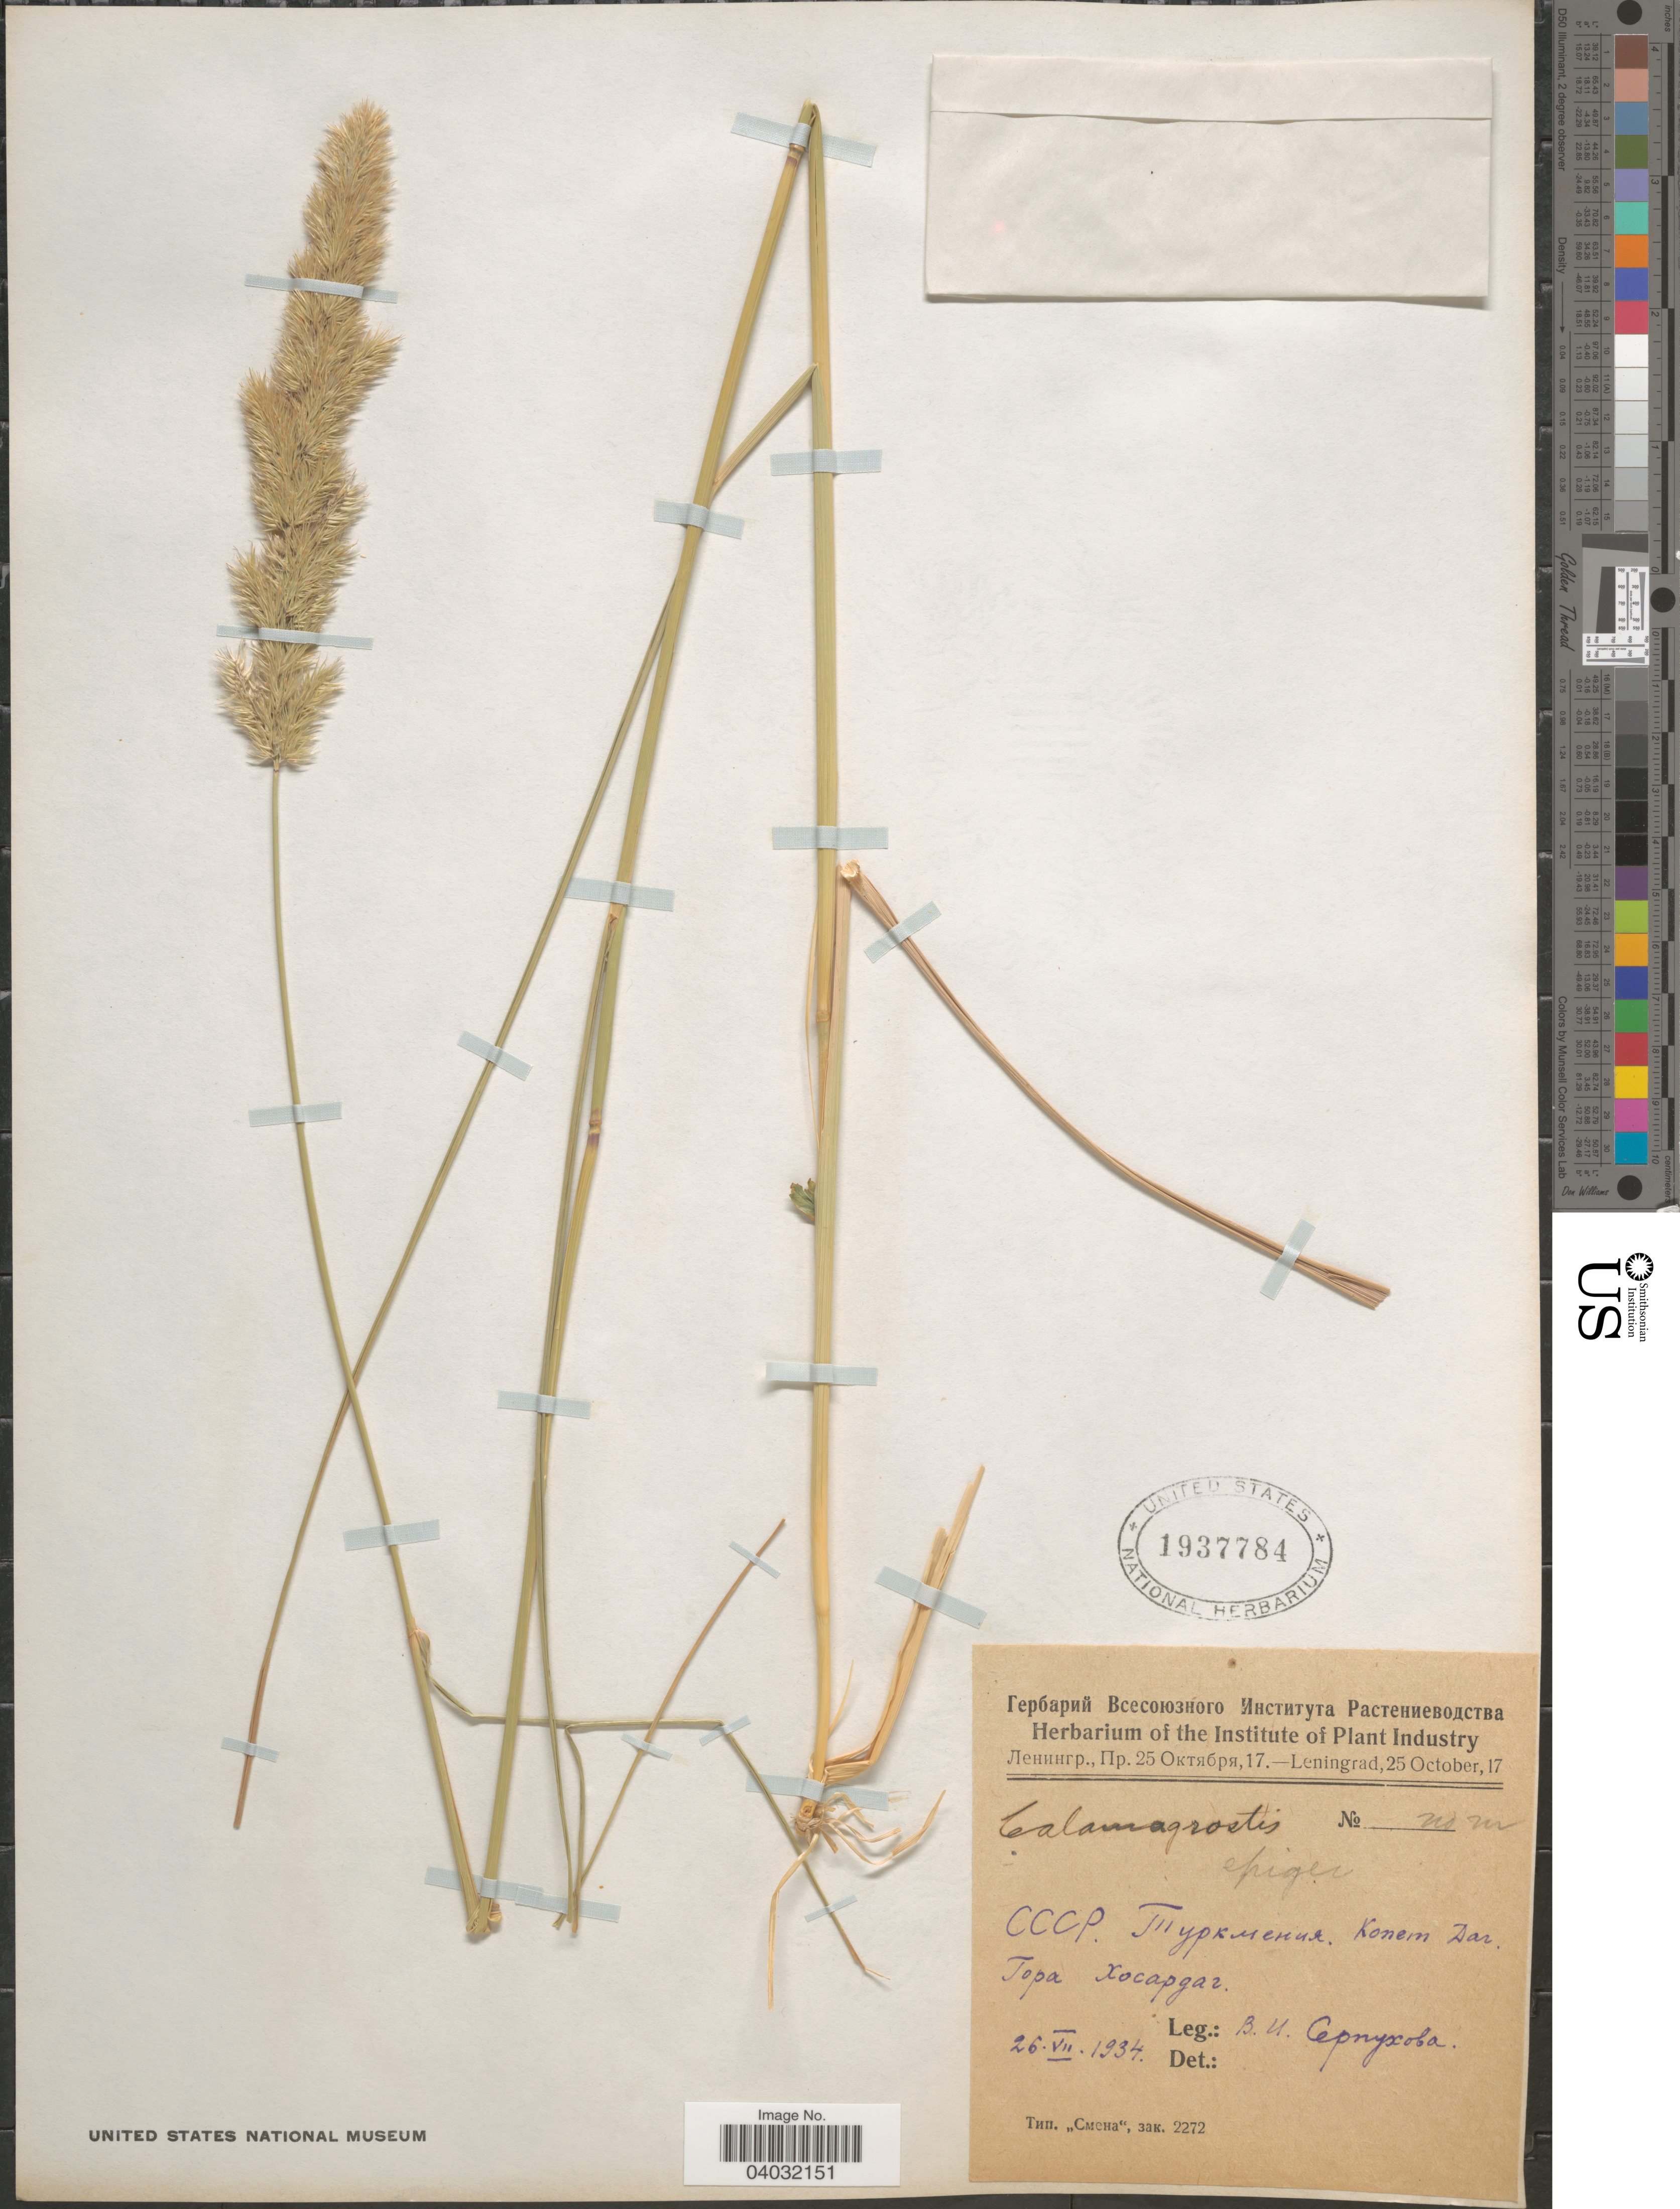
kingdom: Plantae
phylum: Tracheophyta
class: Liliopsida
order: Poales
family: Poaceae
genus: Calamagrostis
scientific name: Calamagrostis epigeios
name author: (L.) Roth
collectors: V. Serpukhov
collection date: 1934-07-26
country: Turkmenistan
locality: Kopet Dag, Khosardag Mt.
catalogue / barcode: US 1937784